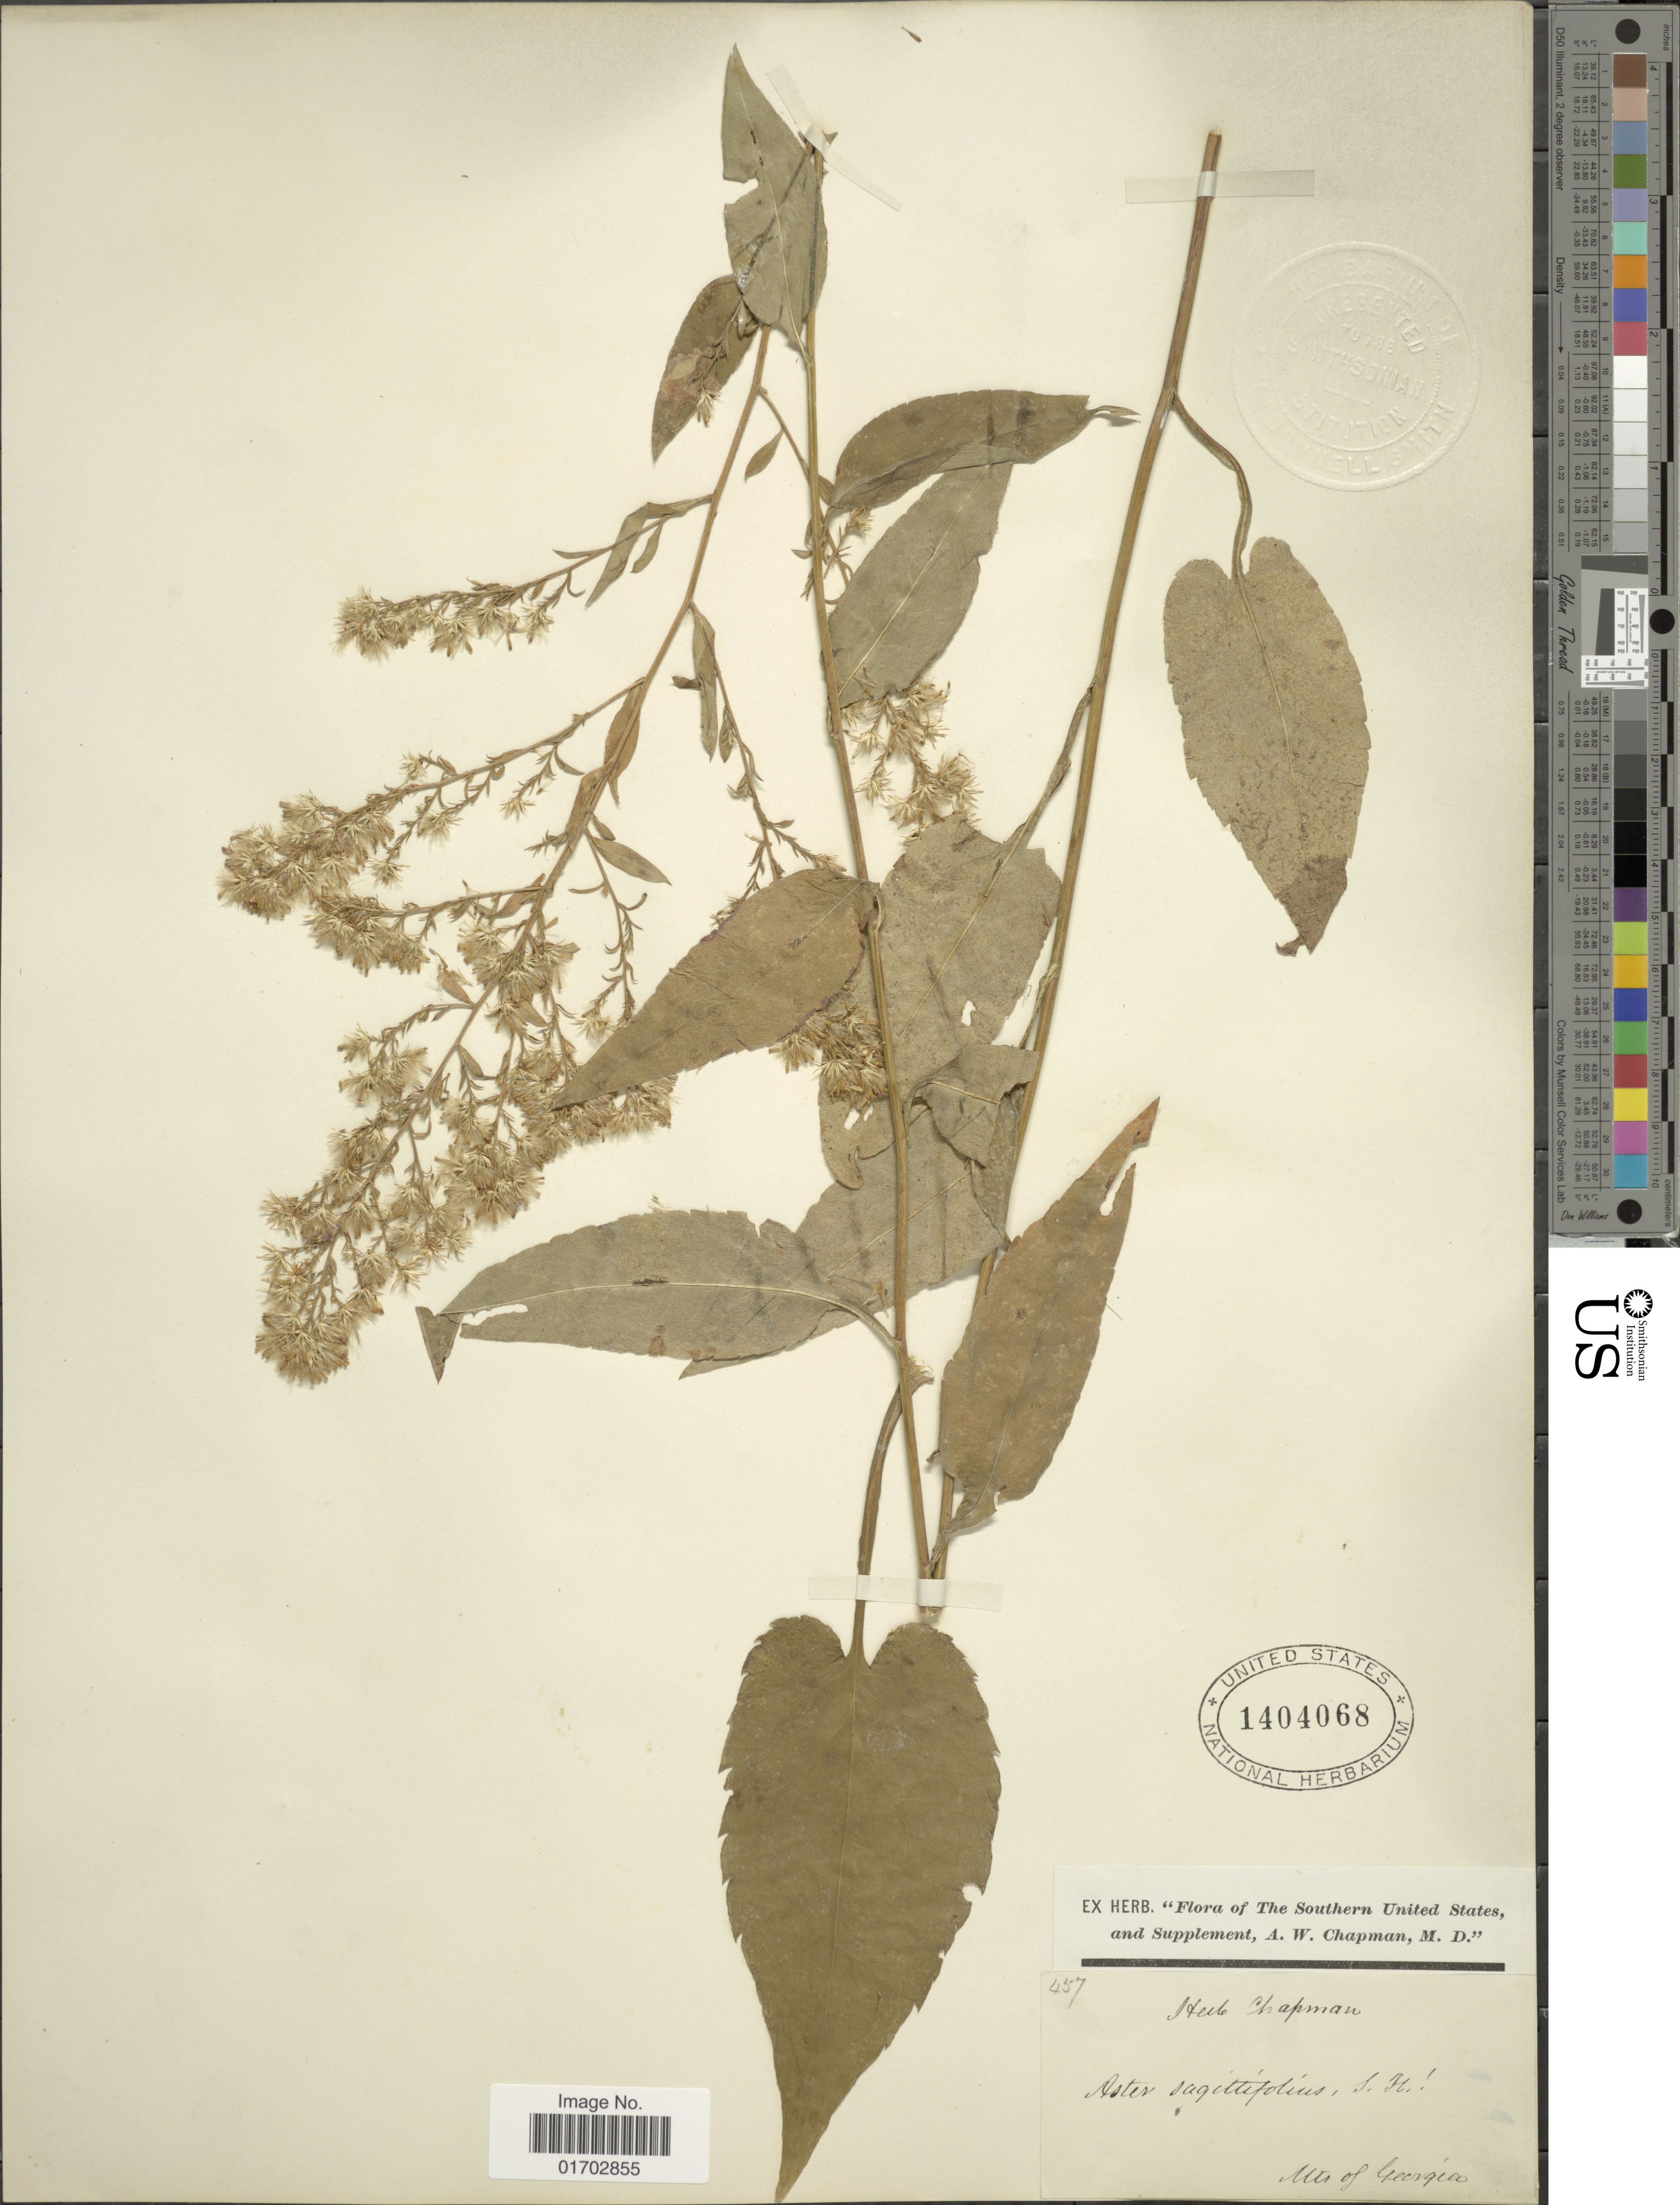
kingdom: Plantae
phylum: Tracheophyta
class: Magnoliopsida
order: Asterales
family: Asteraceae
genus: Symphyotrichum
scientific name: Symphyotrichum sagittifolium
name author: (Wedem. ex Willd.) G.L. Nesom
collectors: A. W. Chapman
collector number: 457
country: United States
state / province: Georgia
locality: Mts of Georgia.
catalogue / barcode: US 1404068